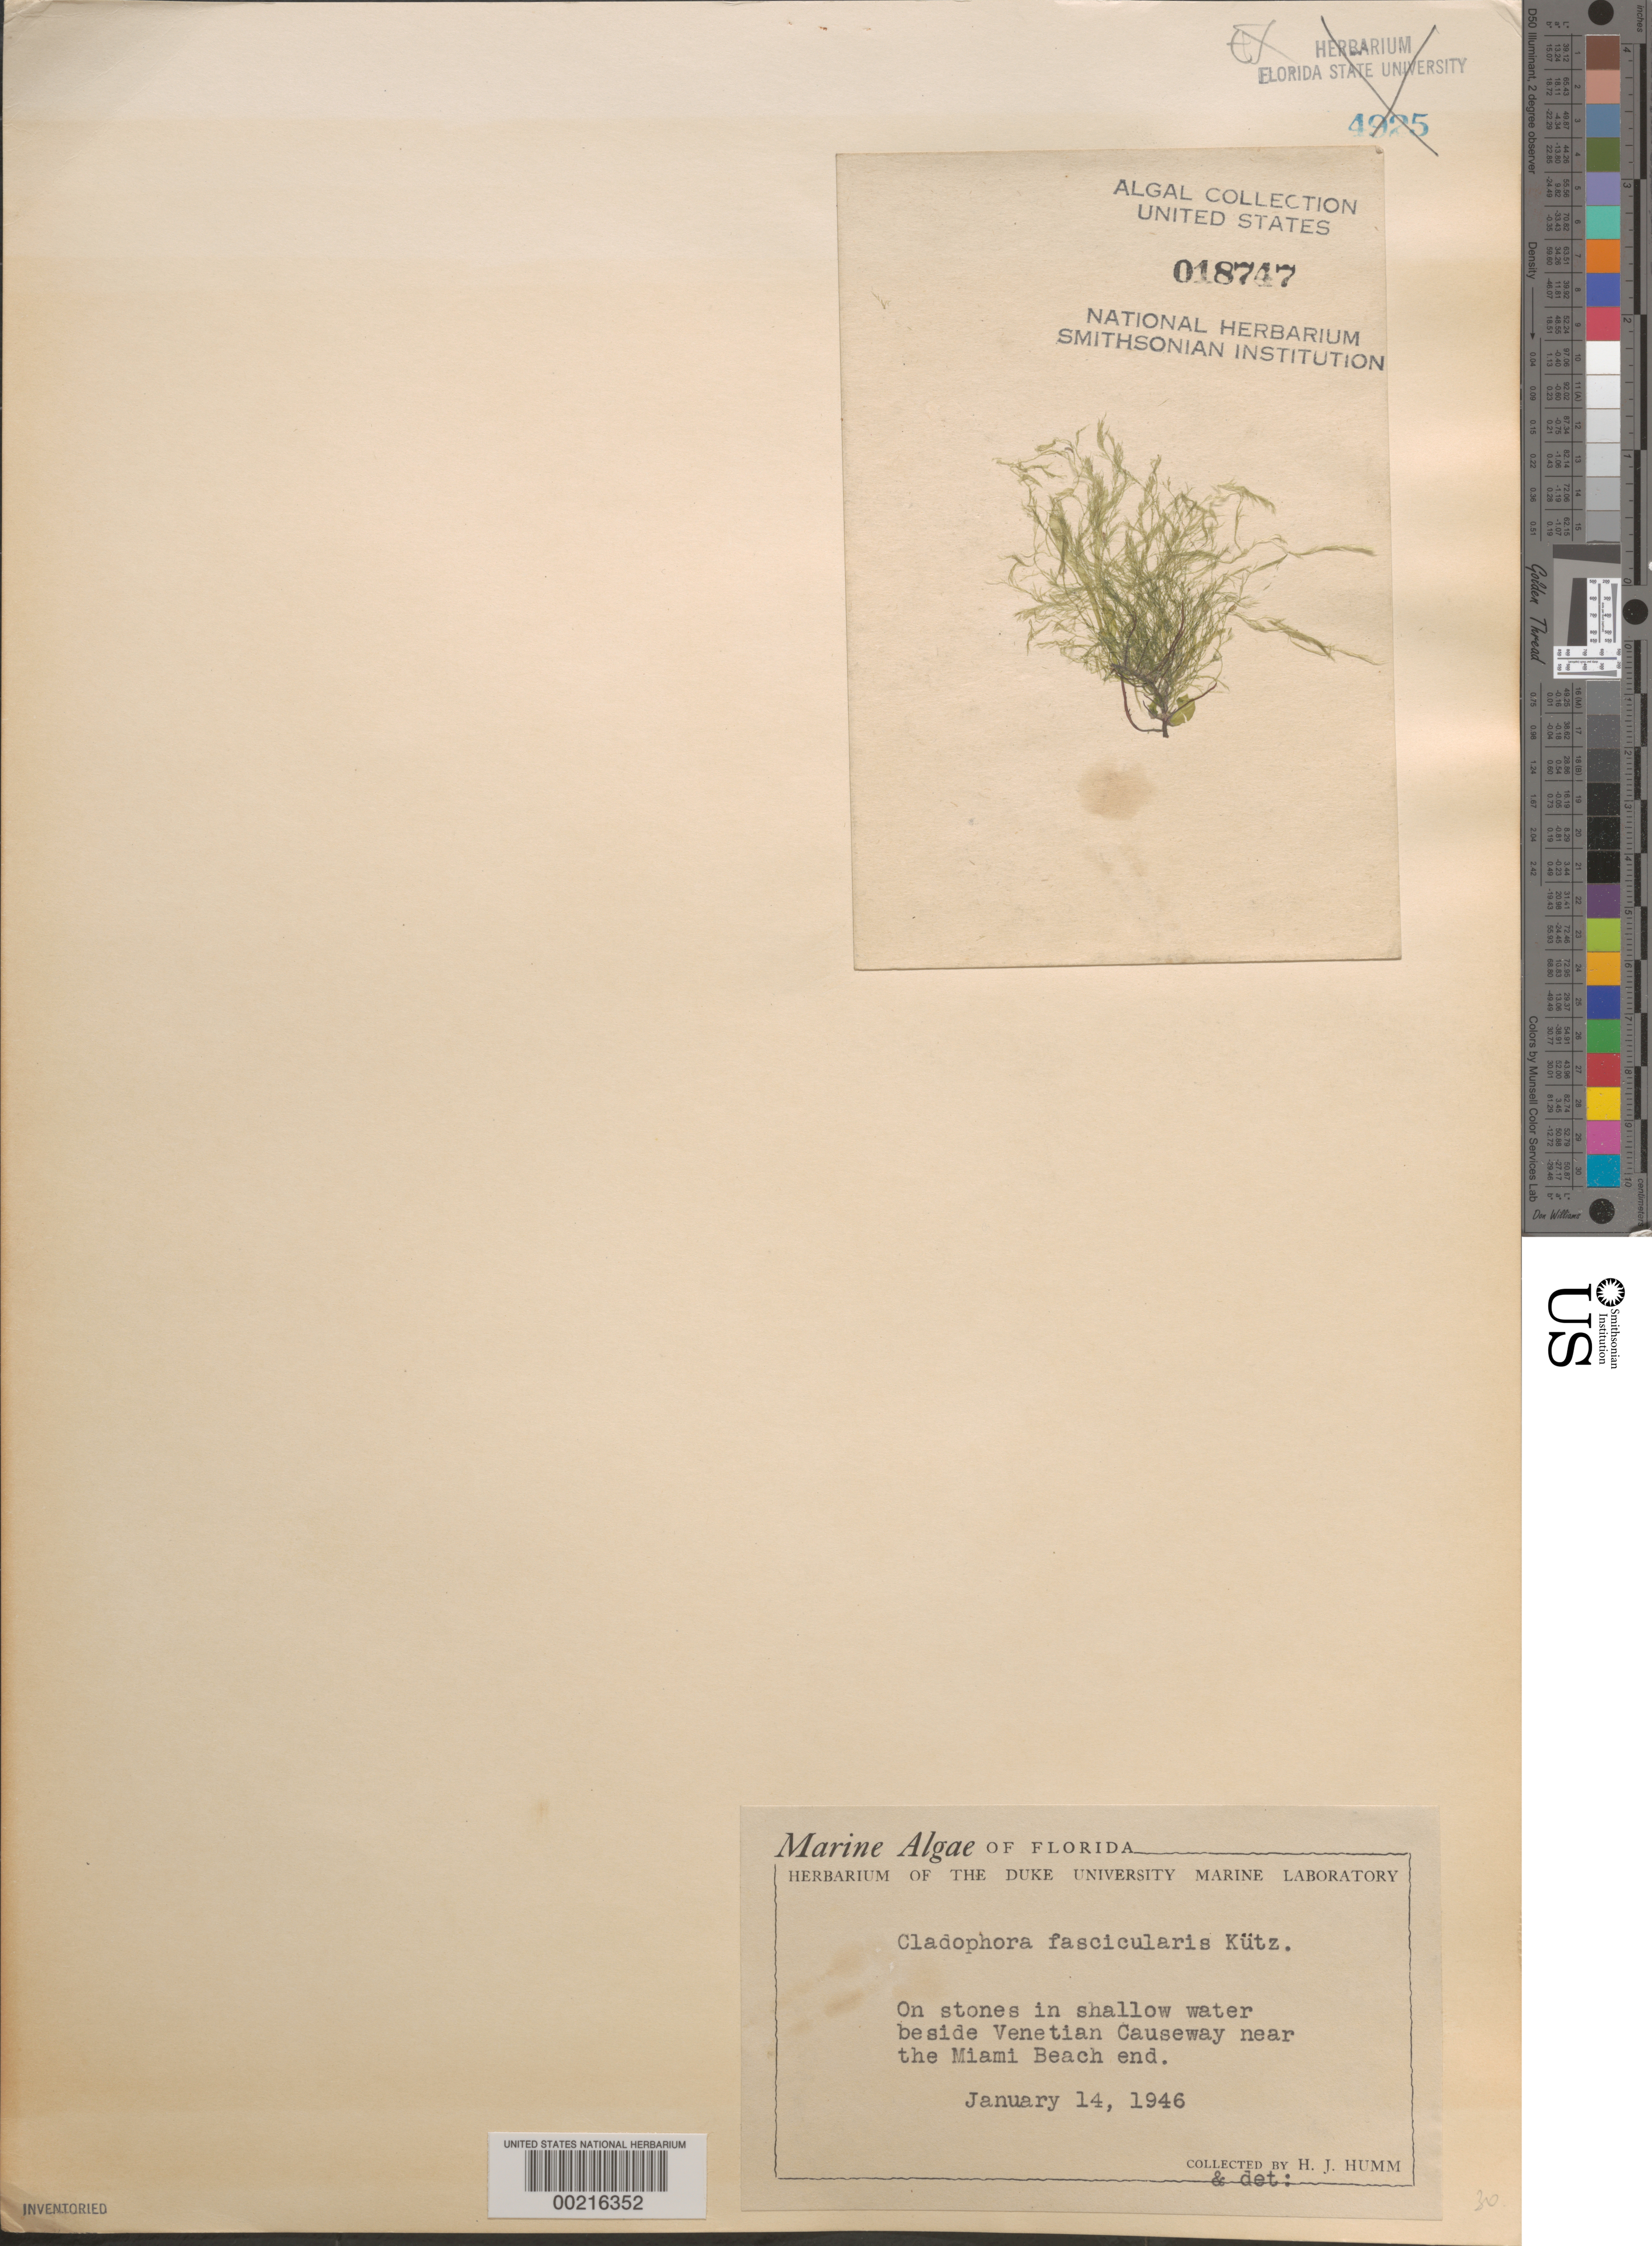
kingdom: Plantae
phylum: Chlorophyta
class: Ulvophyceae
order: Cladophorales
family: Cladophoraceae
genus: Cladophora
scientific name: Cladophora vagabunda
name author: (L.) C. Hoek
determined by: Algae name updating Project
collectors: H. J. Humm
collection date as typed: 14 Jan 1946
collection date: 1946-01-14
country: United States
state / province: Florida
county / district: Miami-Dade County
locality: Venetian Causeway near Miami Beach end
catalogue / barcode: US 18747